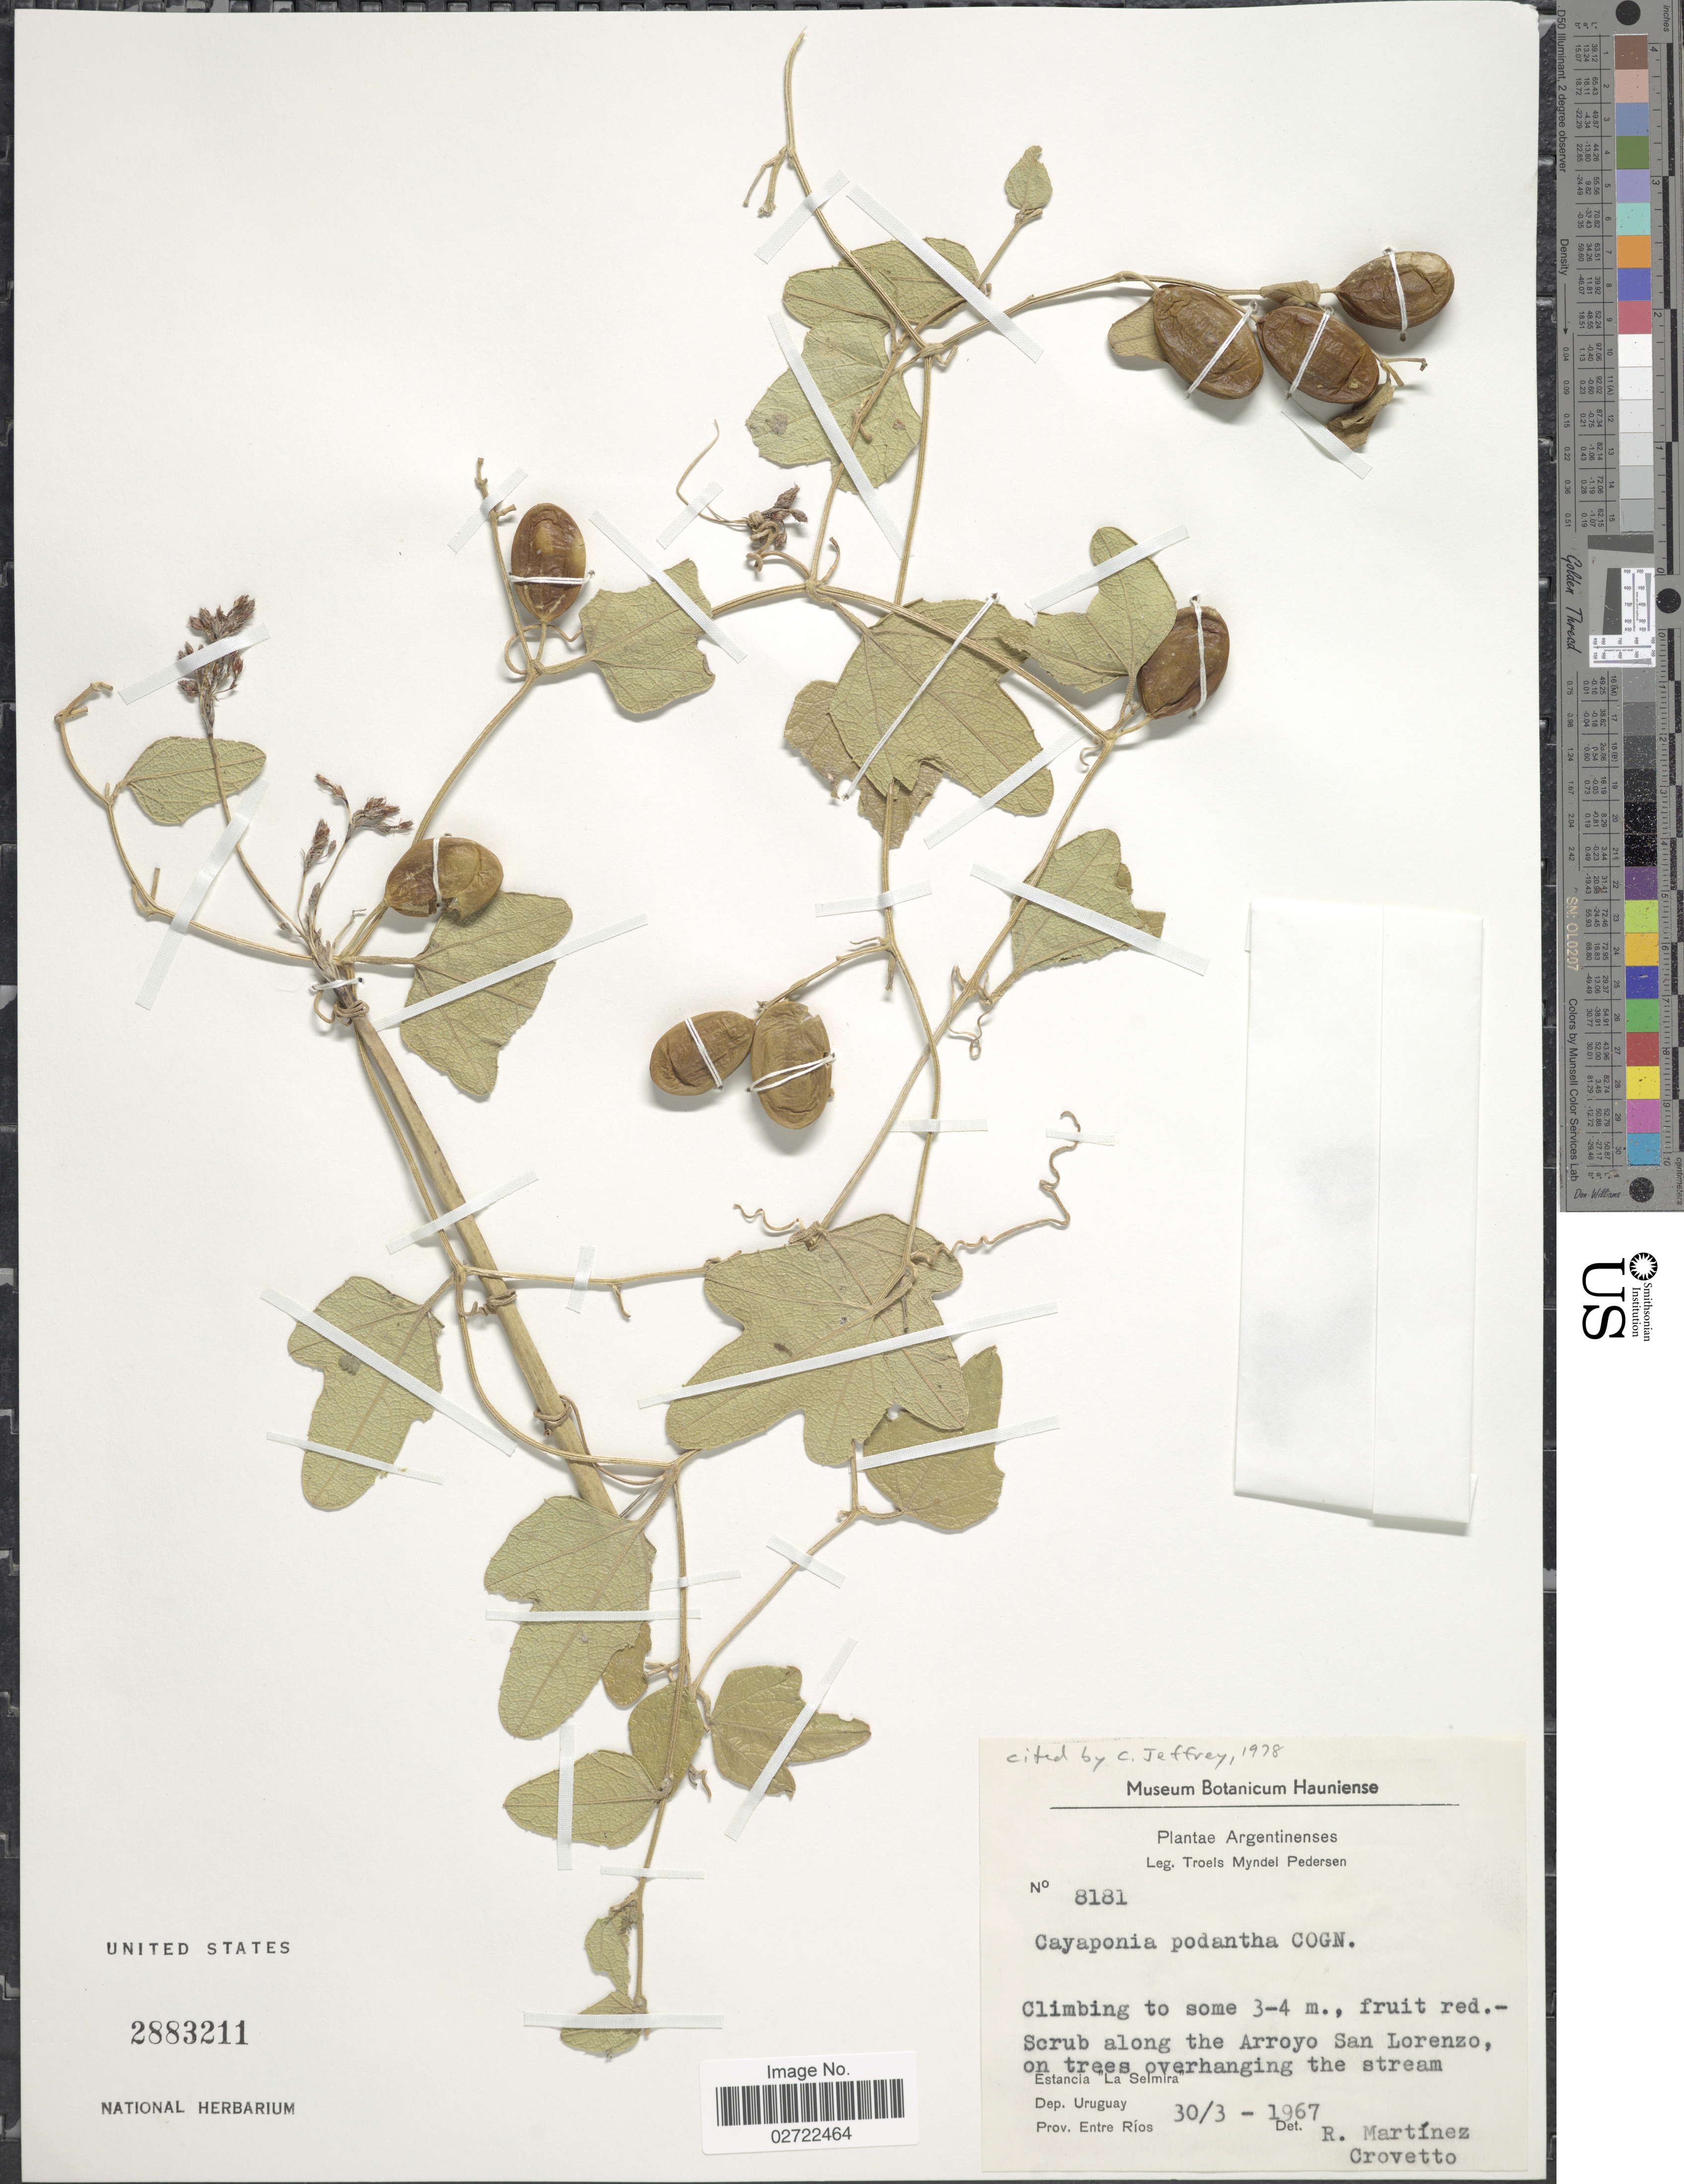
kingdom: Plantae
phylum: Tracheophyta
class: Magnoliopsida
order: Cucurbitales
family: Cucurbitaceae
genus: Cayaponia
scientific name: Cayaponia podantha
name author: Cogn.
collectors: T. Pederson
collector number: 8181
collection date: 1967-03-30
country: Argentina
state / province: Entre Rios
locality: Scrub along the Arroyo San Lorenzo. Estancia "La Selmira". Dep. Uruguay.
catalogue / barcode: US 2883211